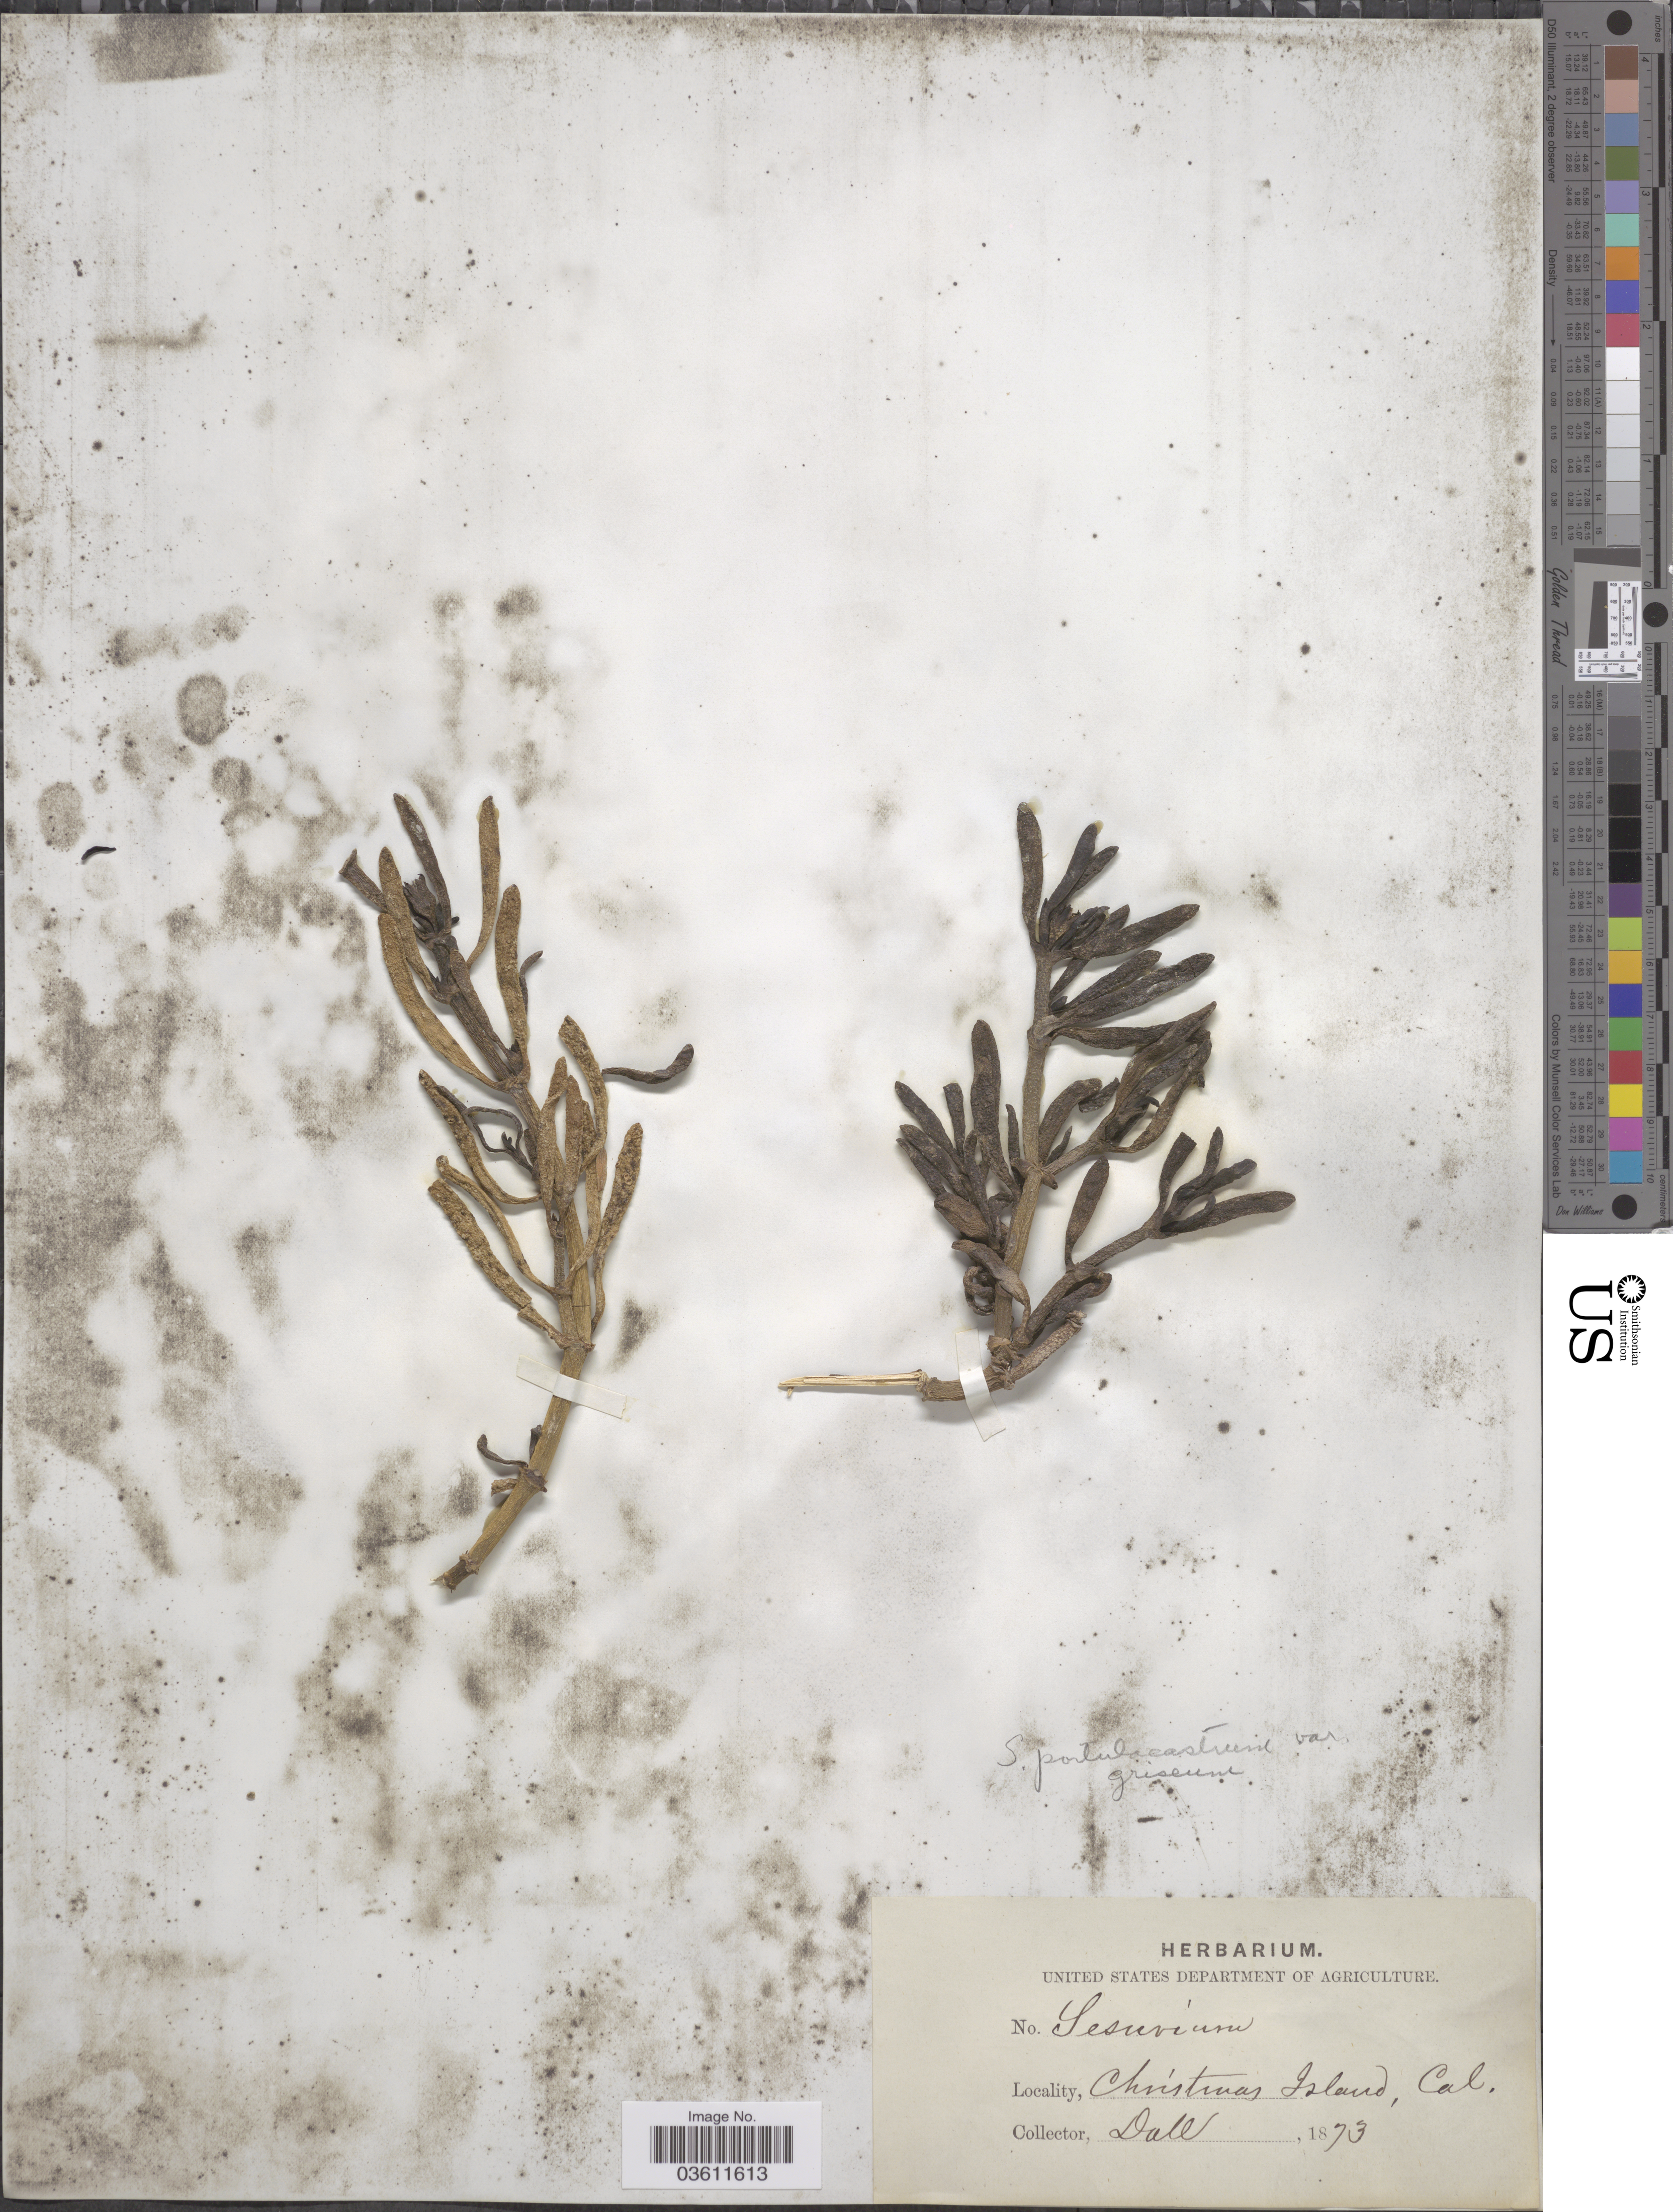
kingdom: Plantae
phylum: Tracheophyta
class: Magnoliopsida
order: Caryophyllales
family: Aizoaceae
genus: Sesuvium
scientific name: Sesuvium portulacastrum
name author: (L.) L.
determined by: Strong, Mark T., (BOT), Smithsonian Institution - National Museum of Natural History (UNITED STATES)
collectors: -. Dall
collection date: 1873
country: Mexico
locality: Christmas Island, Cal.